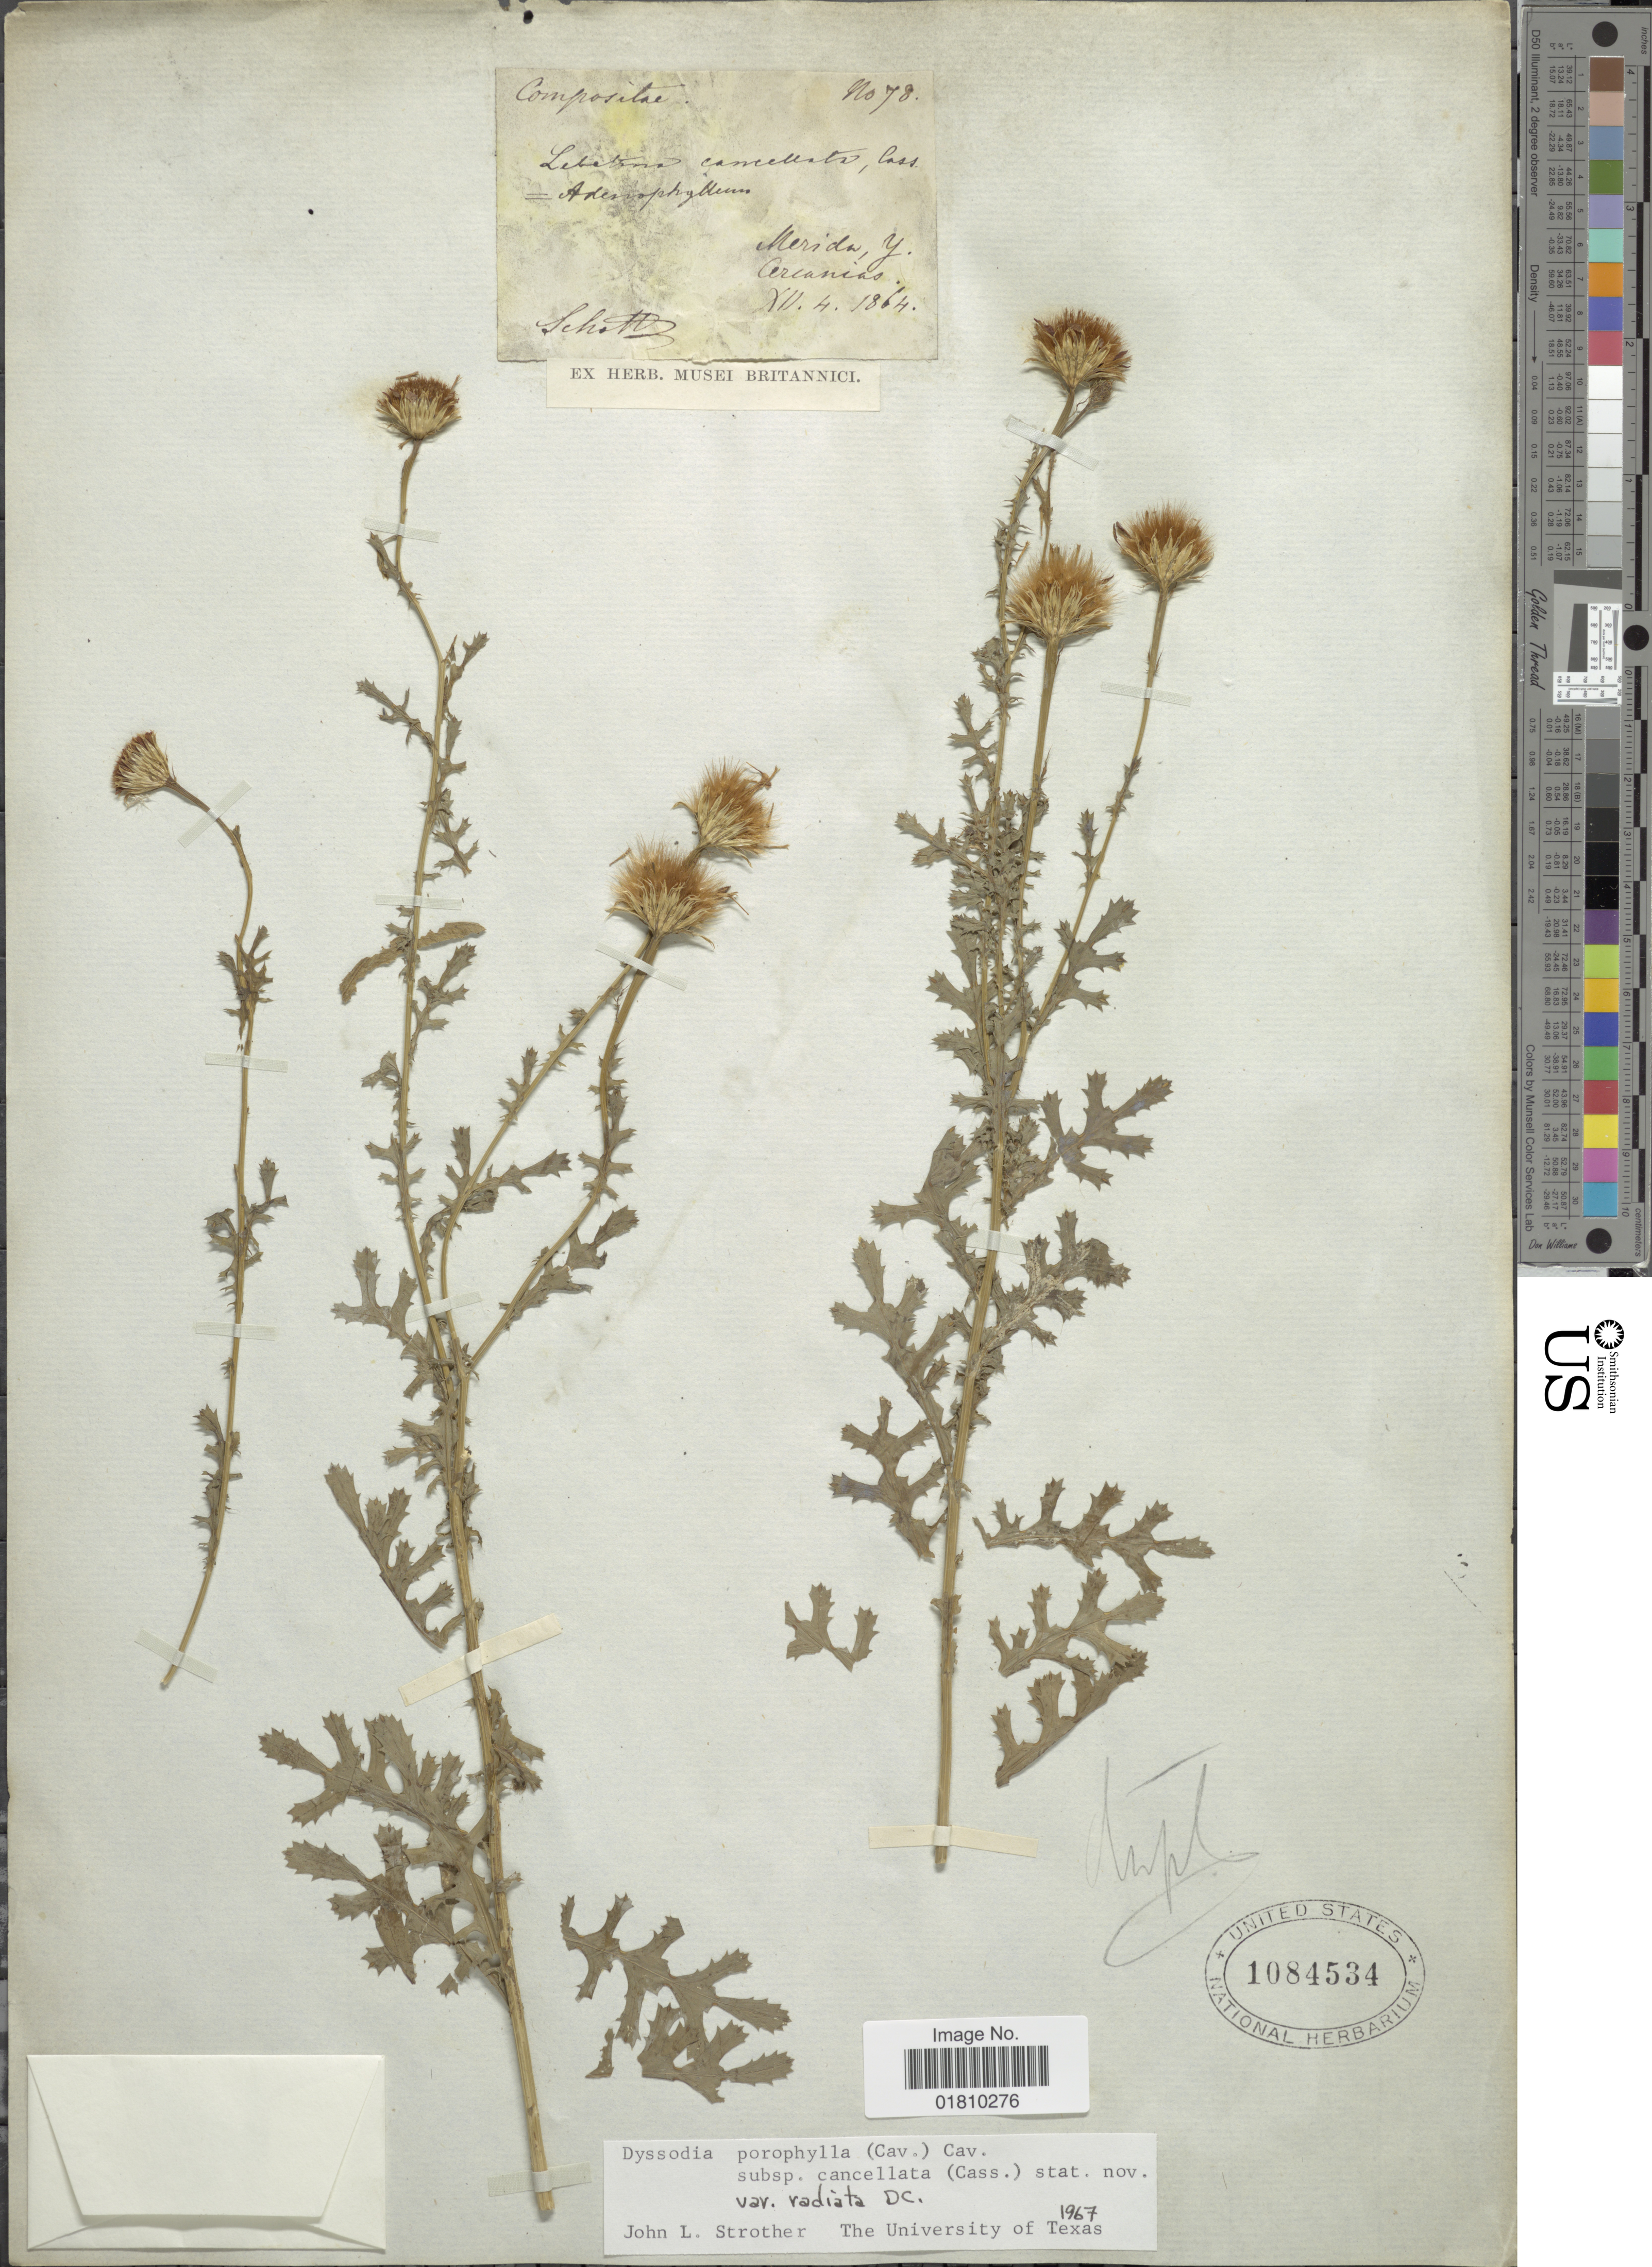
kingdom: Plantae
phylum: Tracheophyta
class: Magnoliopsida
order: Asterales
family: Asteraceae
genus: Adenophyllum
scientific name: Adenophyllum porophyllum var. radiatum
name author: (DC.) Strother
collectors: Schott, --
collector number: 78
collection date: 1864-12-04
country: Mexico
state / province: Yucatan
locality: Mérida, Y. Cercanias.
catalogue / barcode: US 1084534